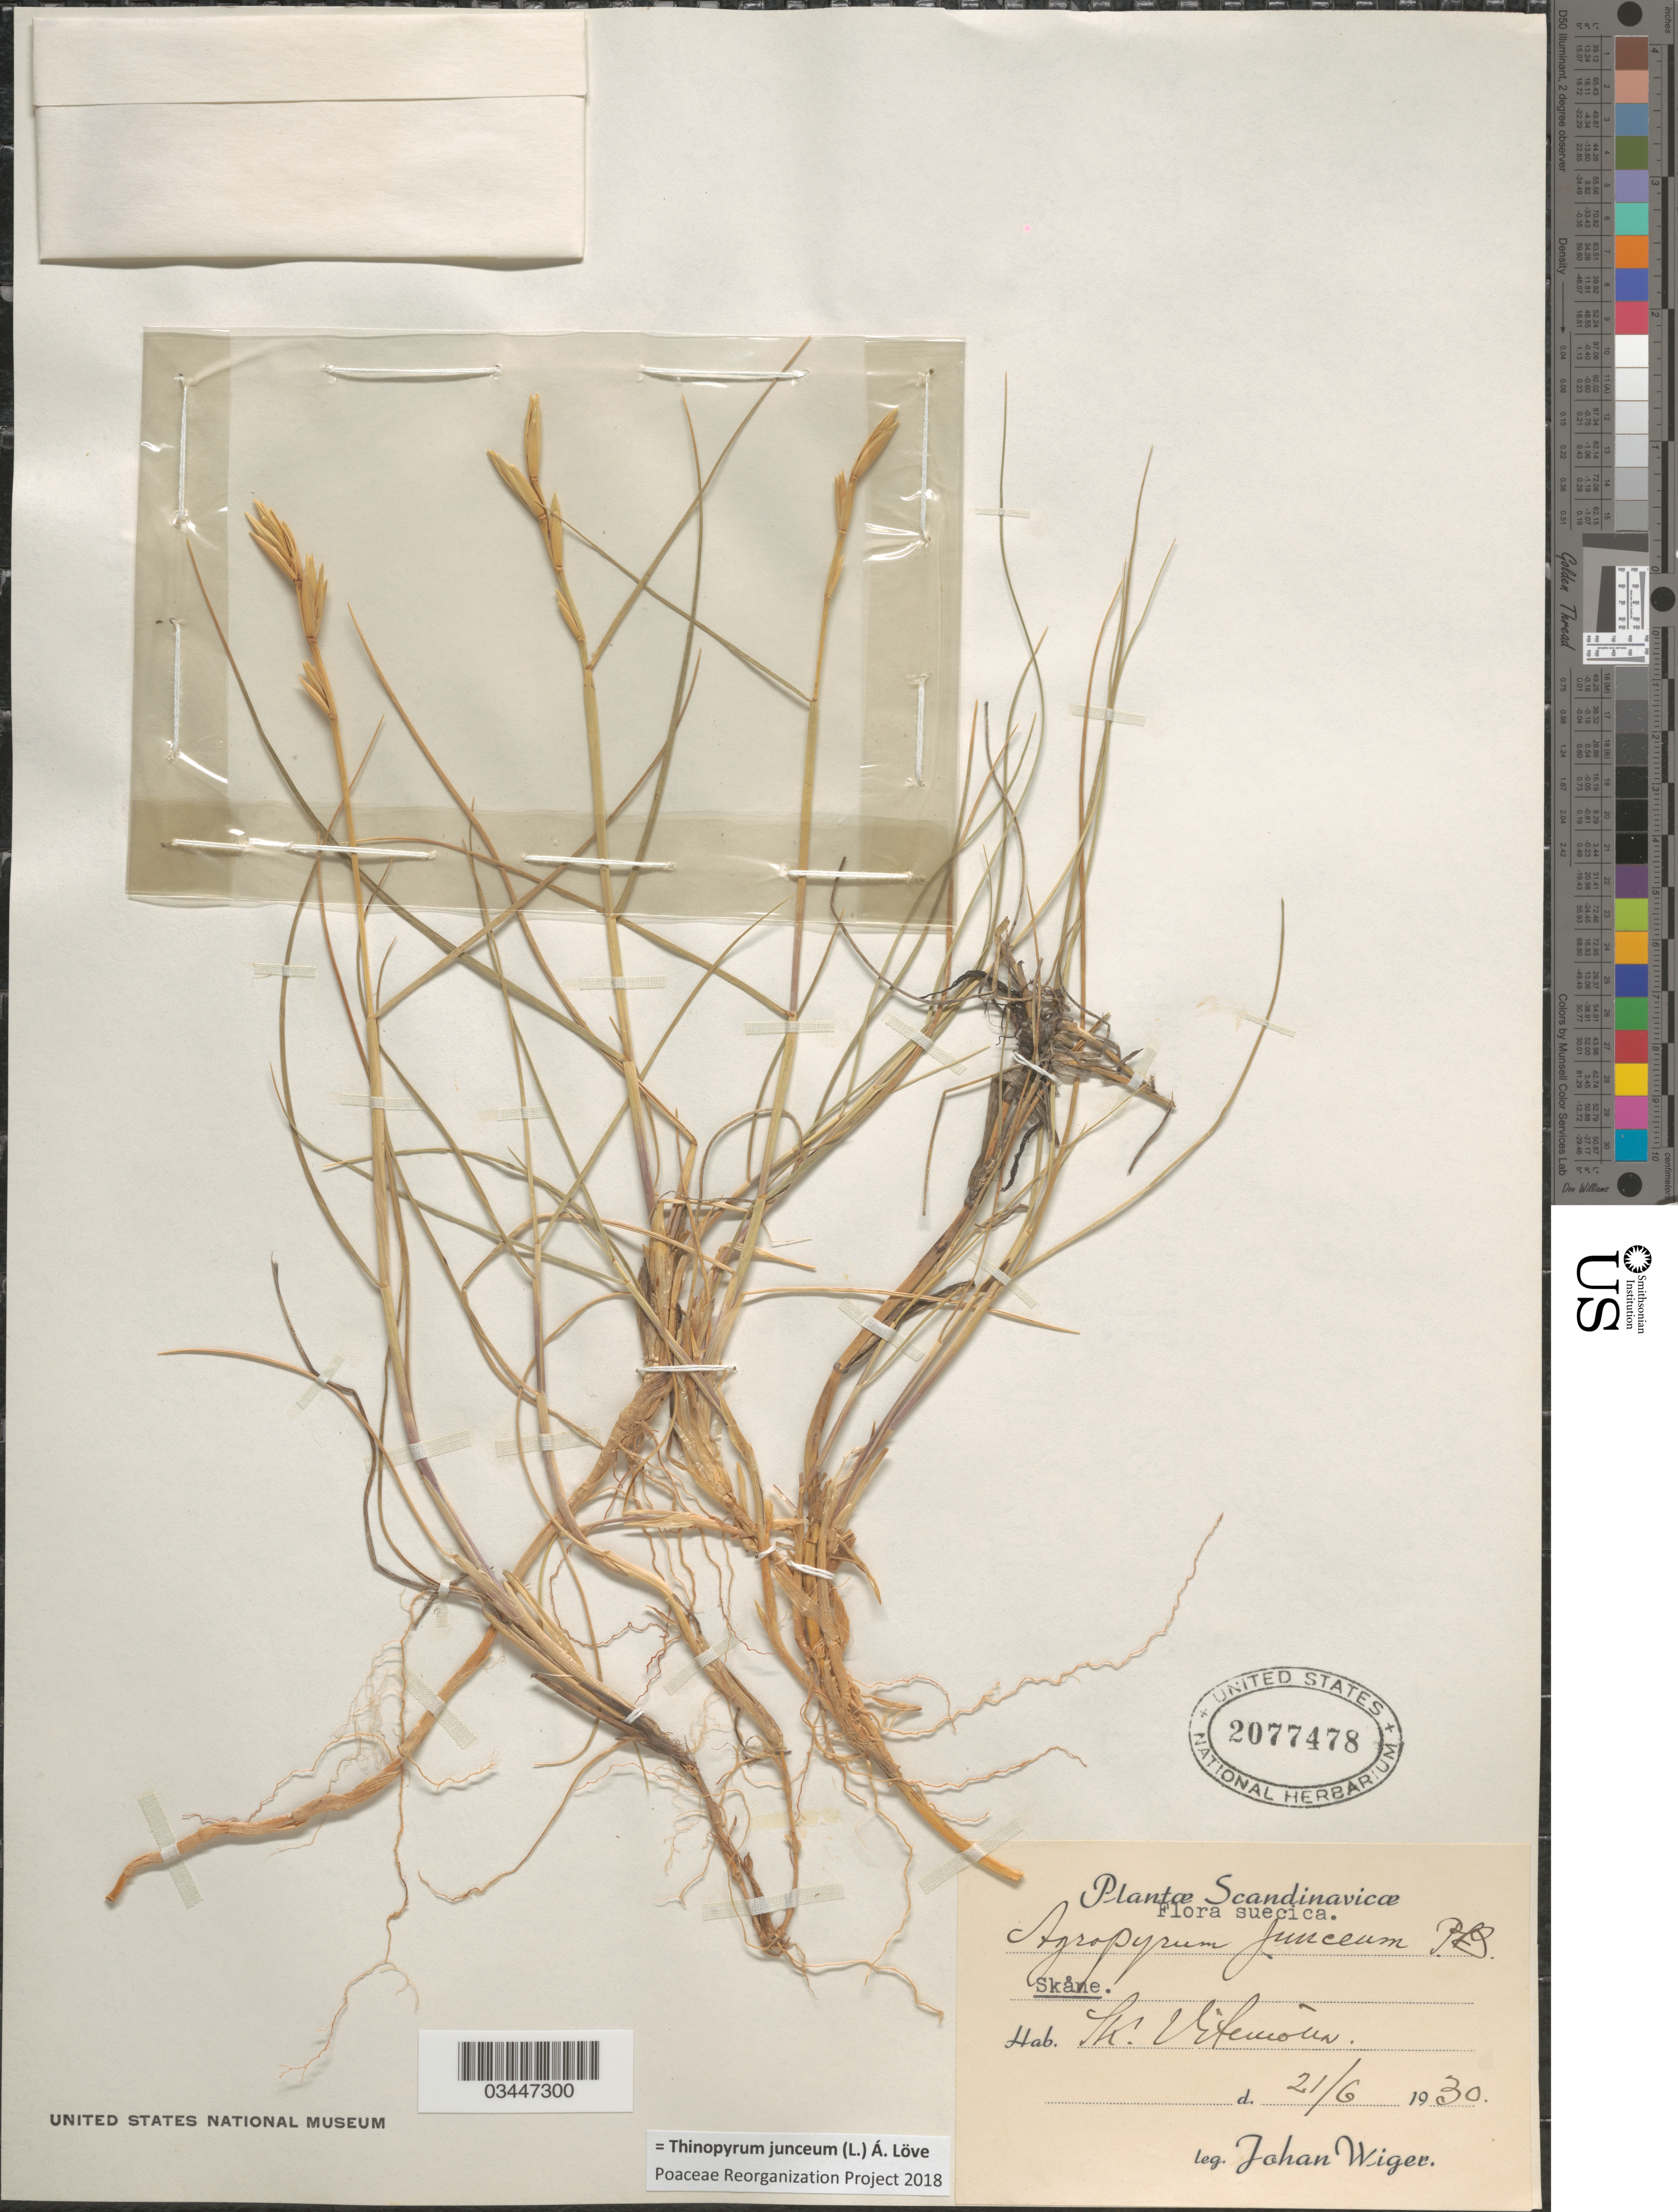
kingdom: Plantae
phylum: Tracheophyta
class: Liliopsida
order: Poales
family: Poaceae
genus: Thinopyrum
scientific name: Thinopyrum junceum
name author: (L.) Á. Löve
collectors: J. Wiger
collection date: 1930-06-21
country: Sweden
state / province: Skåne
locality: Scandinavicæ. Suecica. Sk. Vitemölla.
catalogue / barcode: US 2077478